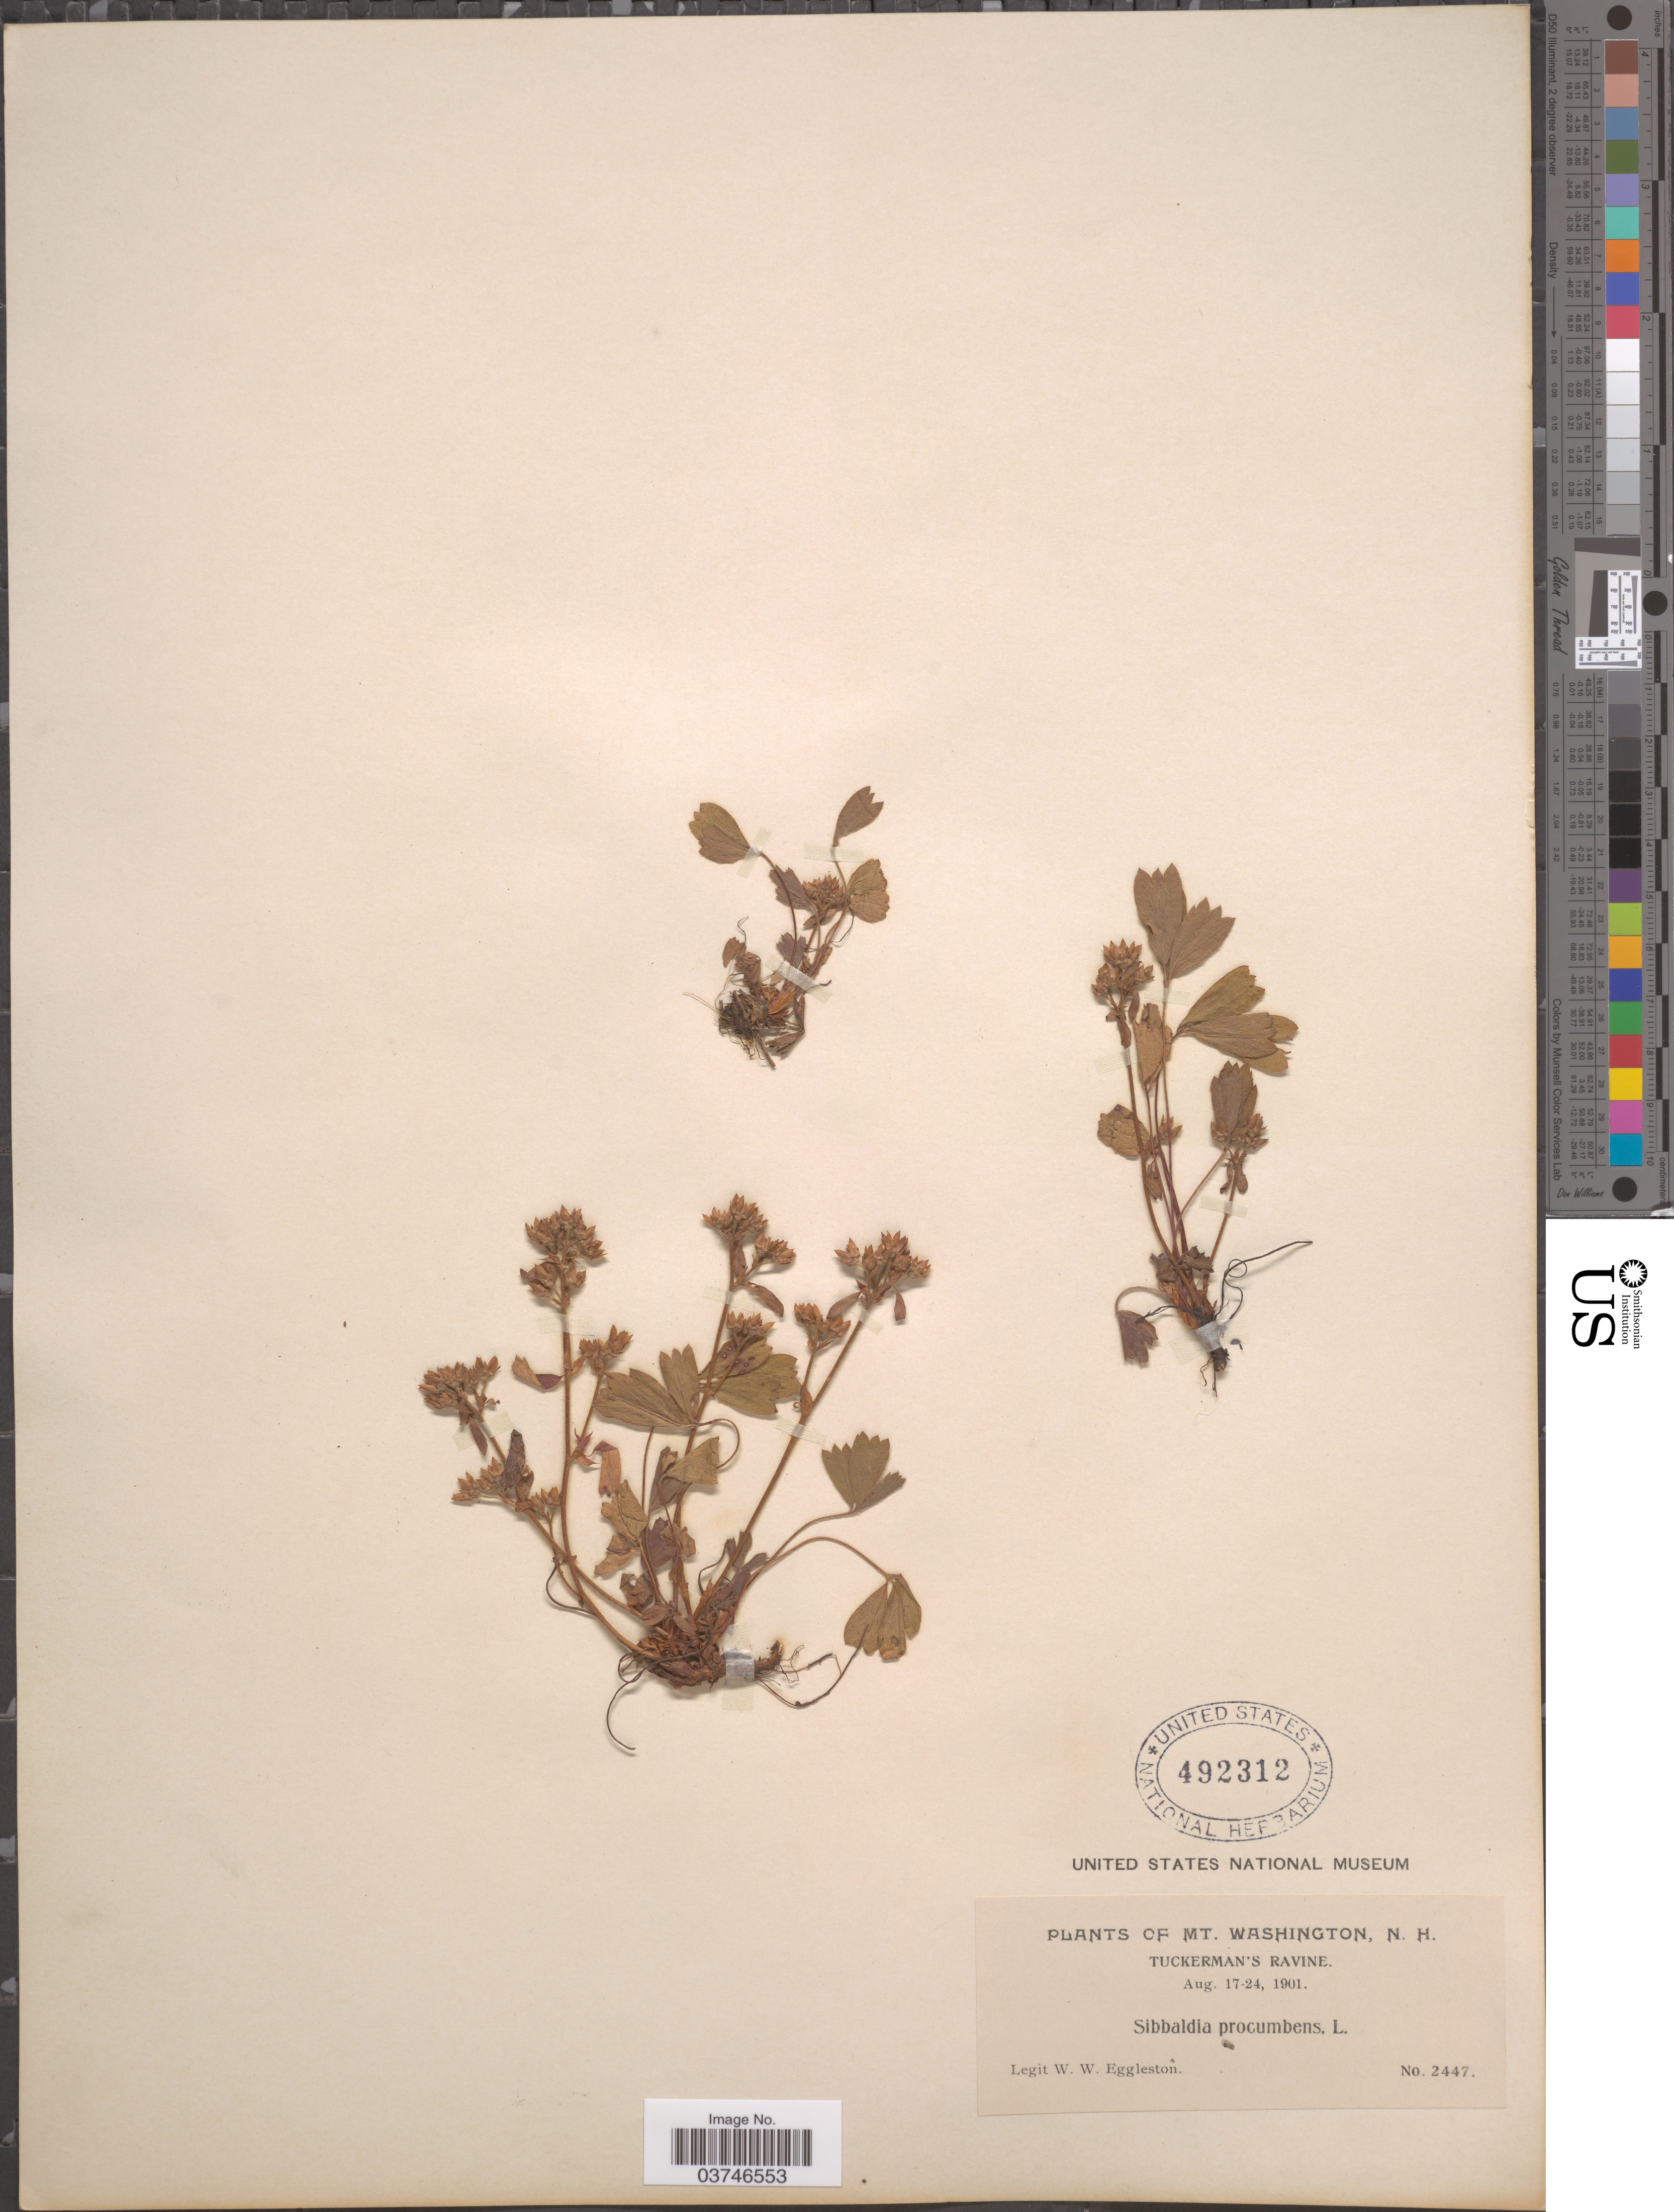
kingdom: Plantae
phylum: Tracheophyta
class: Magnoliopsida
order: Rosales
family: Rosaceae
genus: Sibbaldia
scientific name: Sibbaldia procumbens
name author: L.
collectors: W. W. Eggleston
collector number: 2447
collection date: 1901-08-17/1901-08-24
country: United States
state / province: New Hampshire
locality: Mt. Washington. Tuckerman's ravine.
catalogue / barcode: US 492312